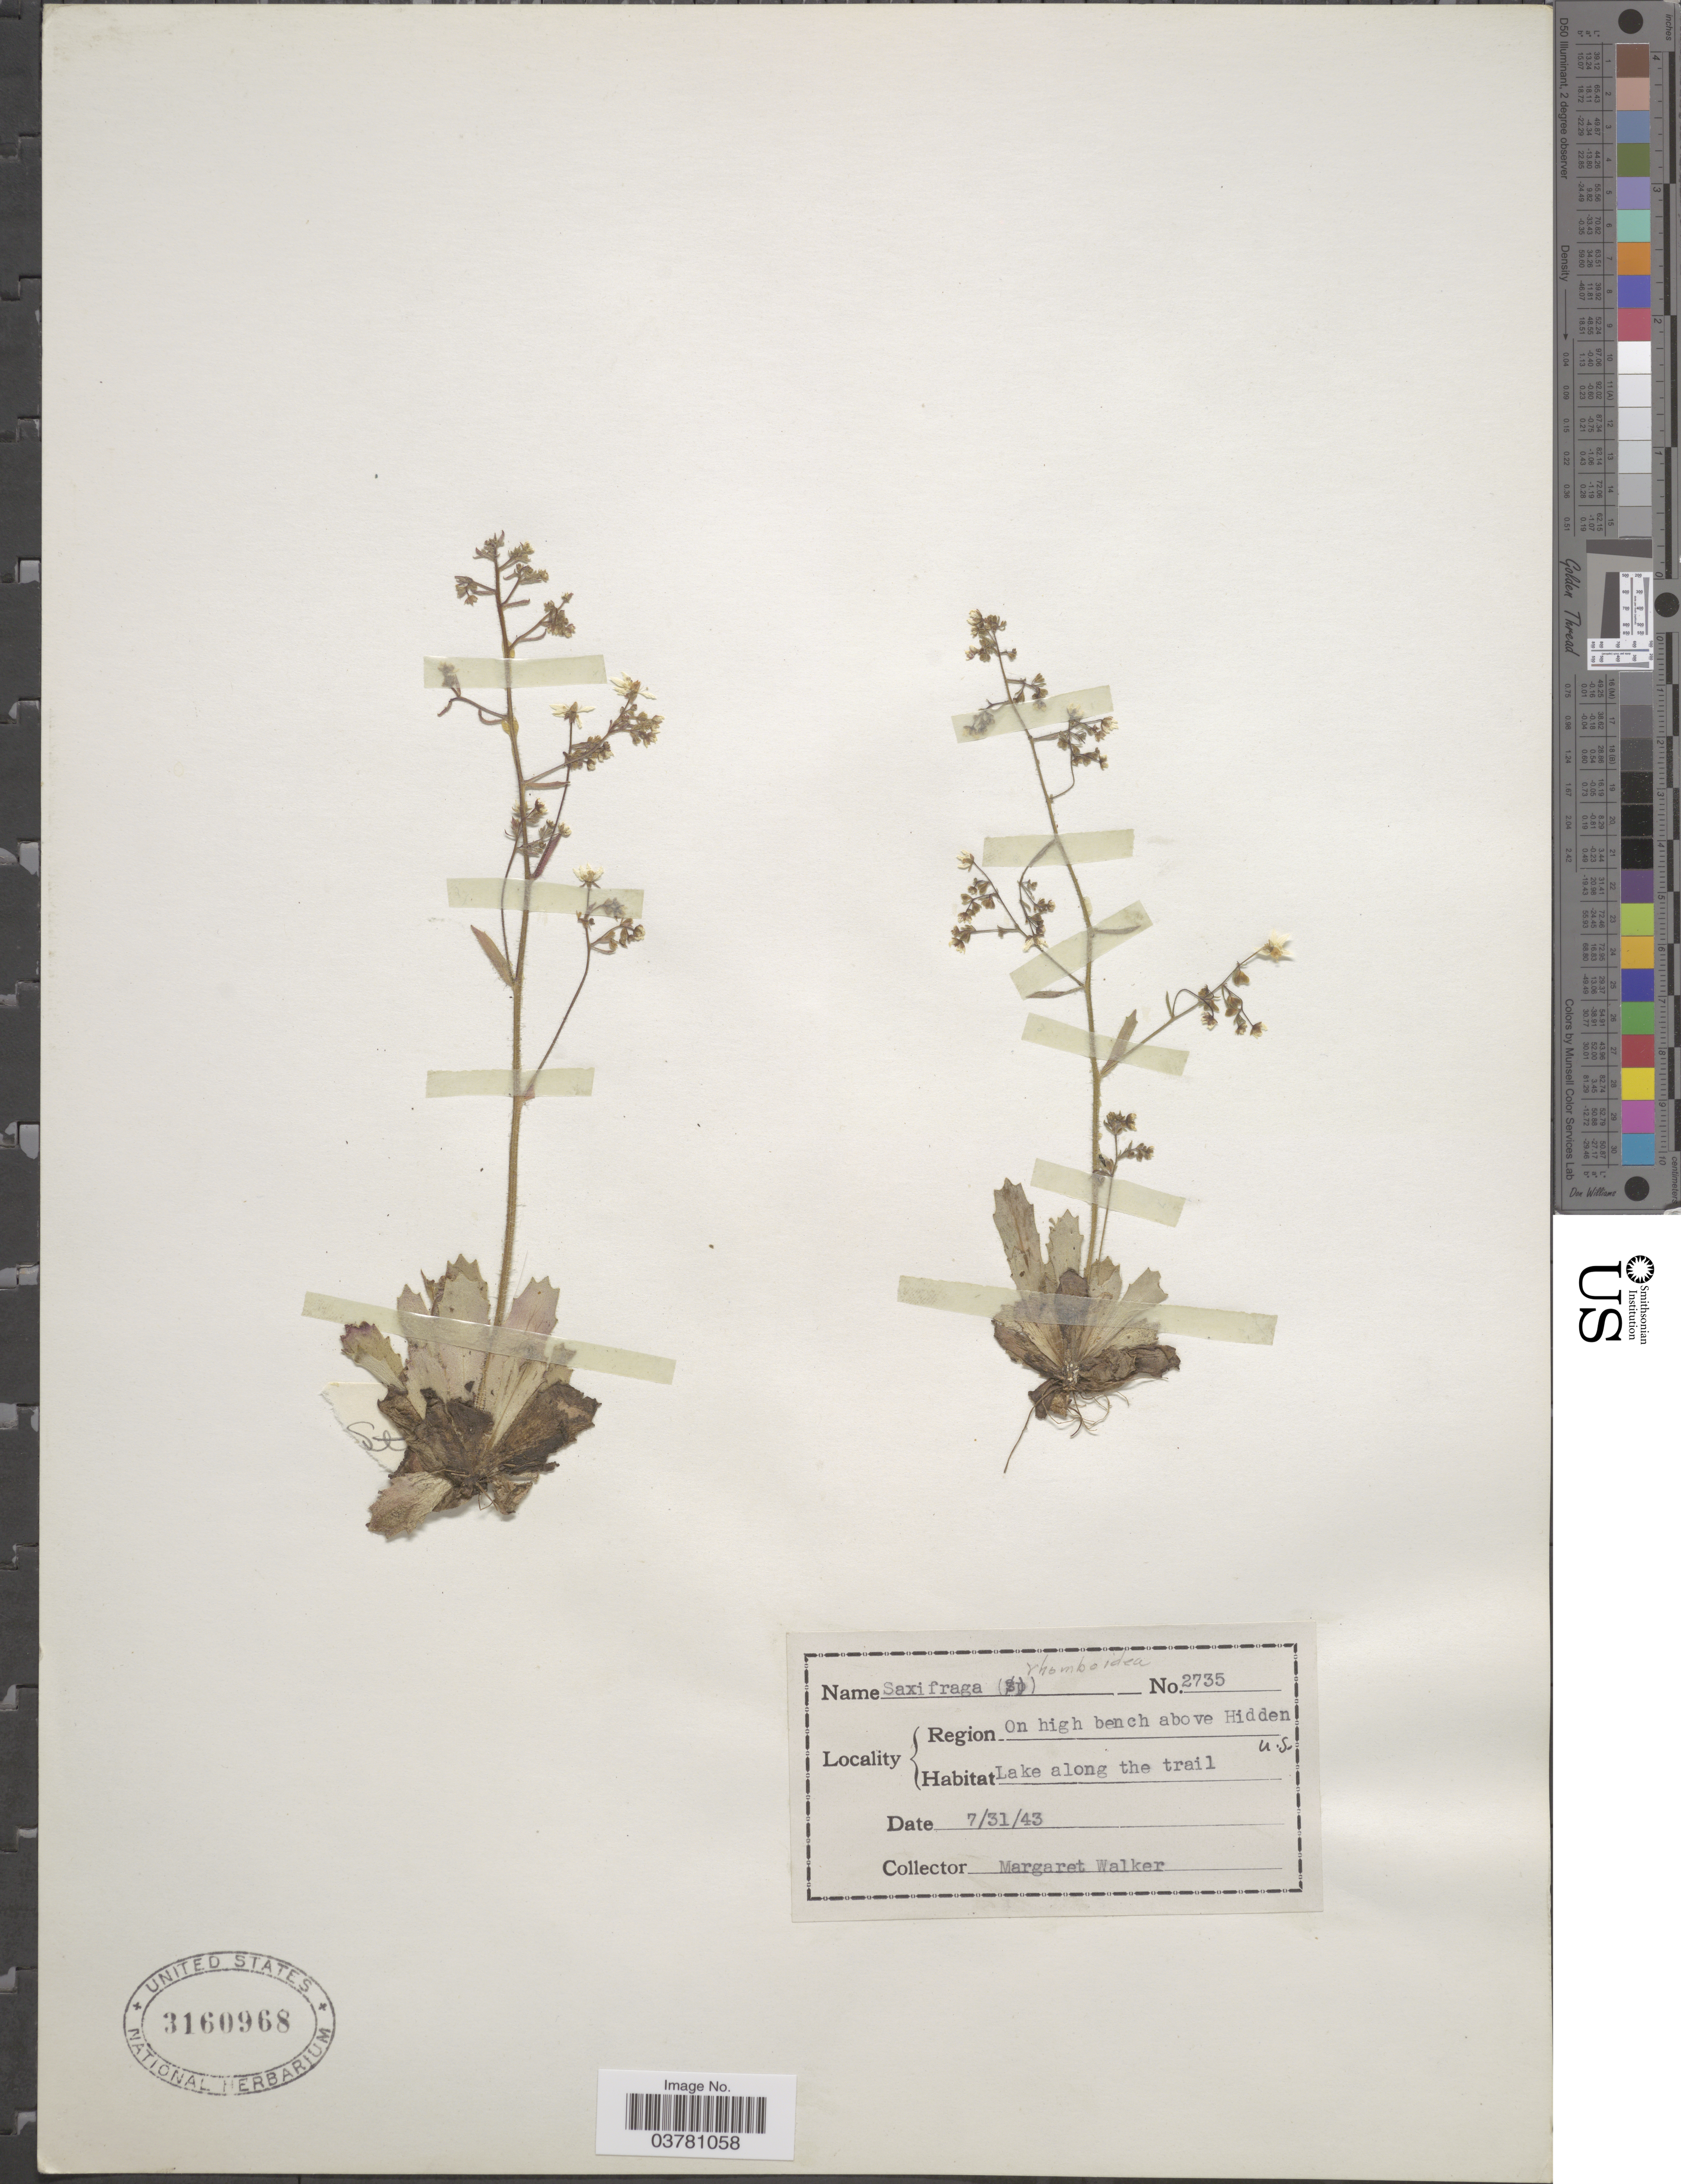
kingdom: Plantae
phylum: Tracheophyta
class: Magnoliopsida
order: Saxifragales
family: Saxifragaceae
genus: Micranthes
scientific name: Micranthes rhomboidea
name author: (Greene) Small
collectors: M. Walker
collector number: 2735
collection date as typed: Transcribed d/m/y: 31/7/43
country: United States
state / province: Montana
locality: Region On high bench above Hidden Lake along the trail.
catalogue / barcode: US 3160968